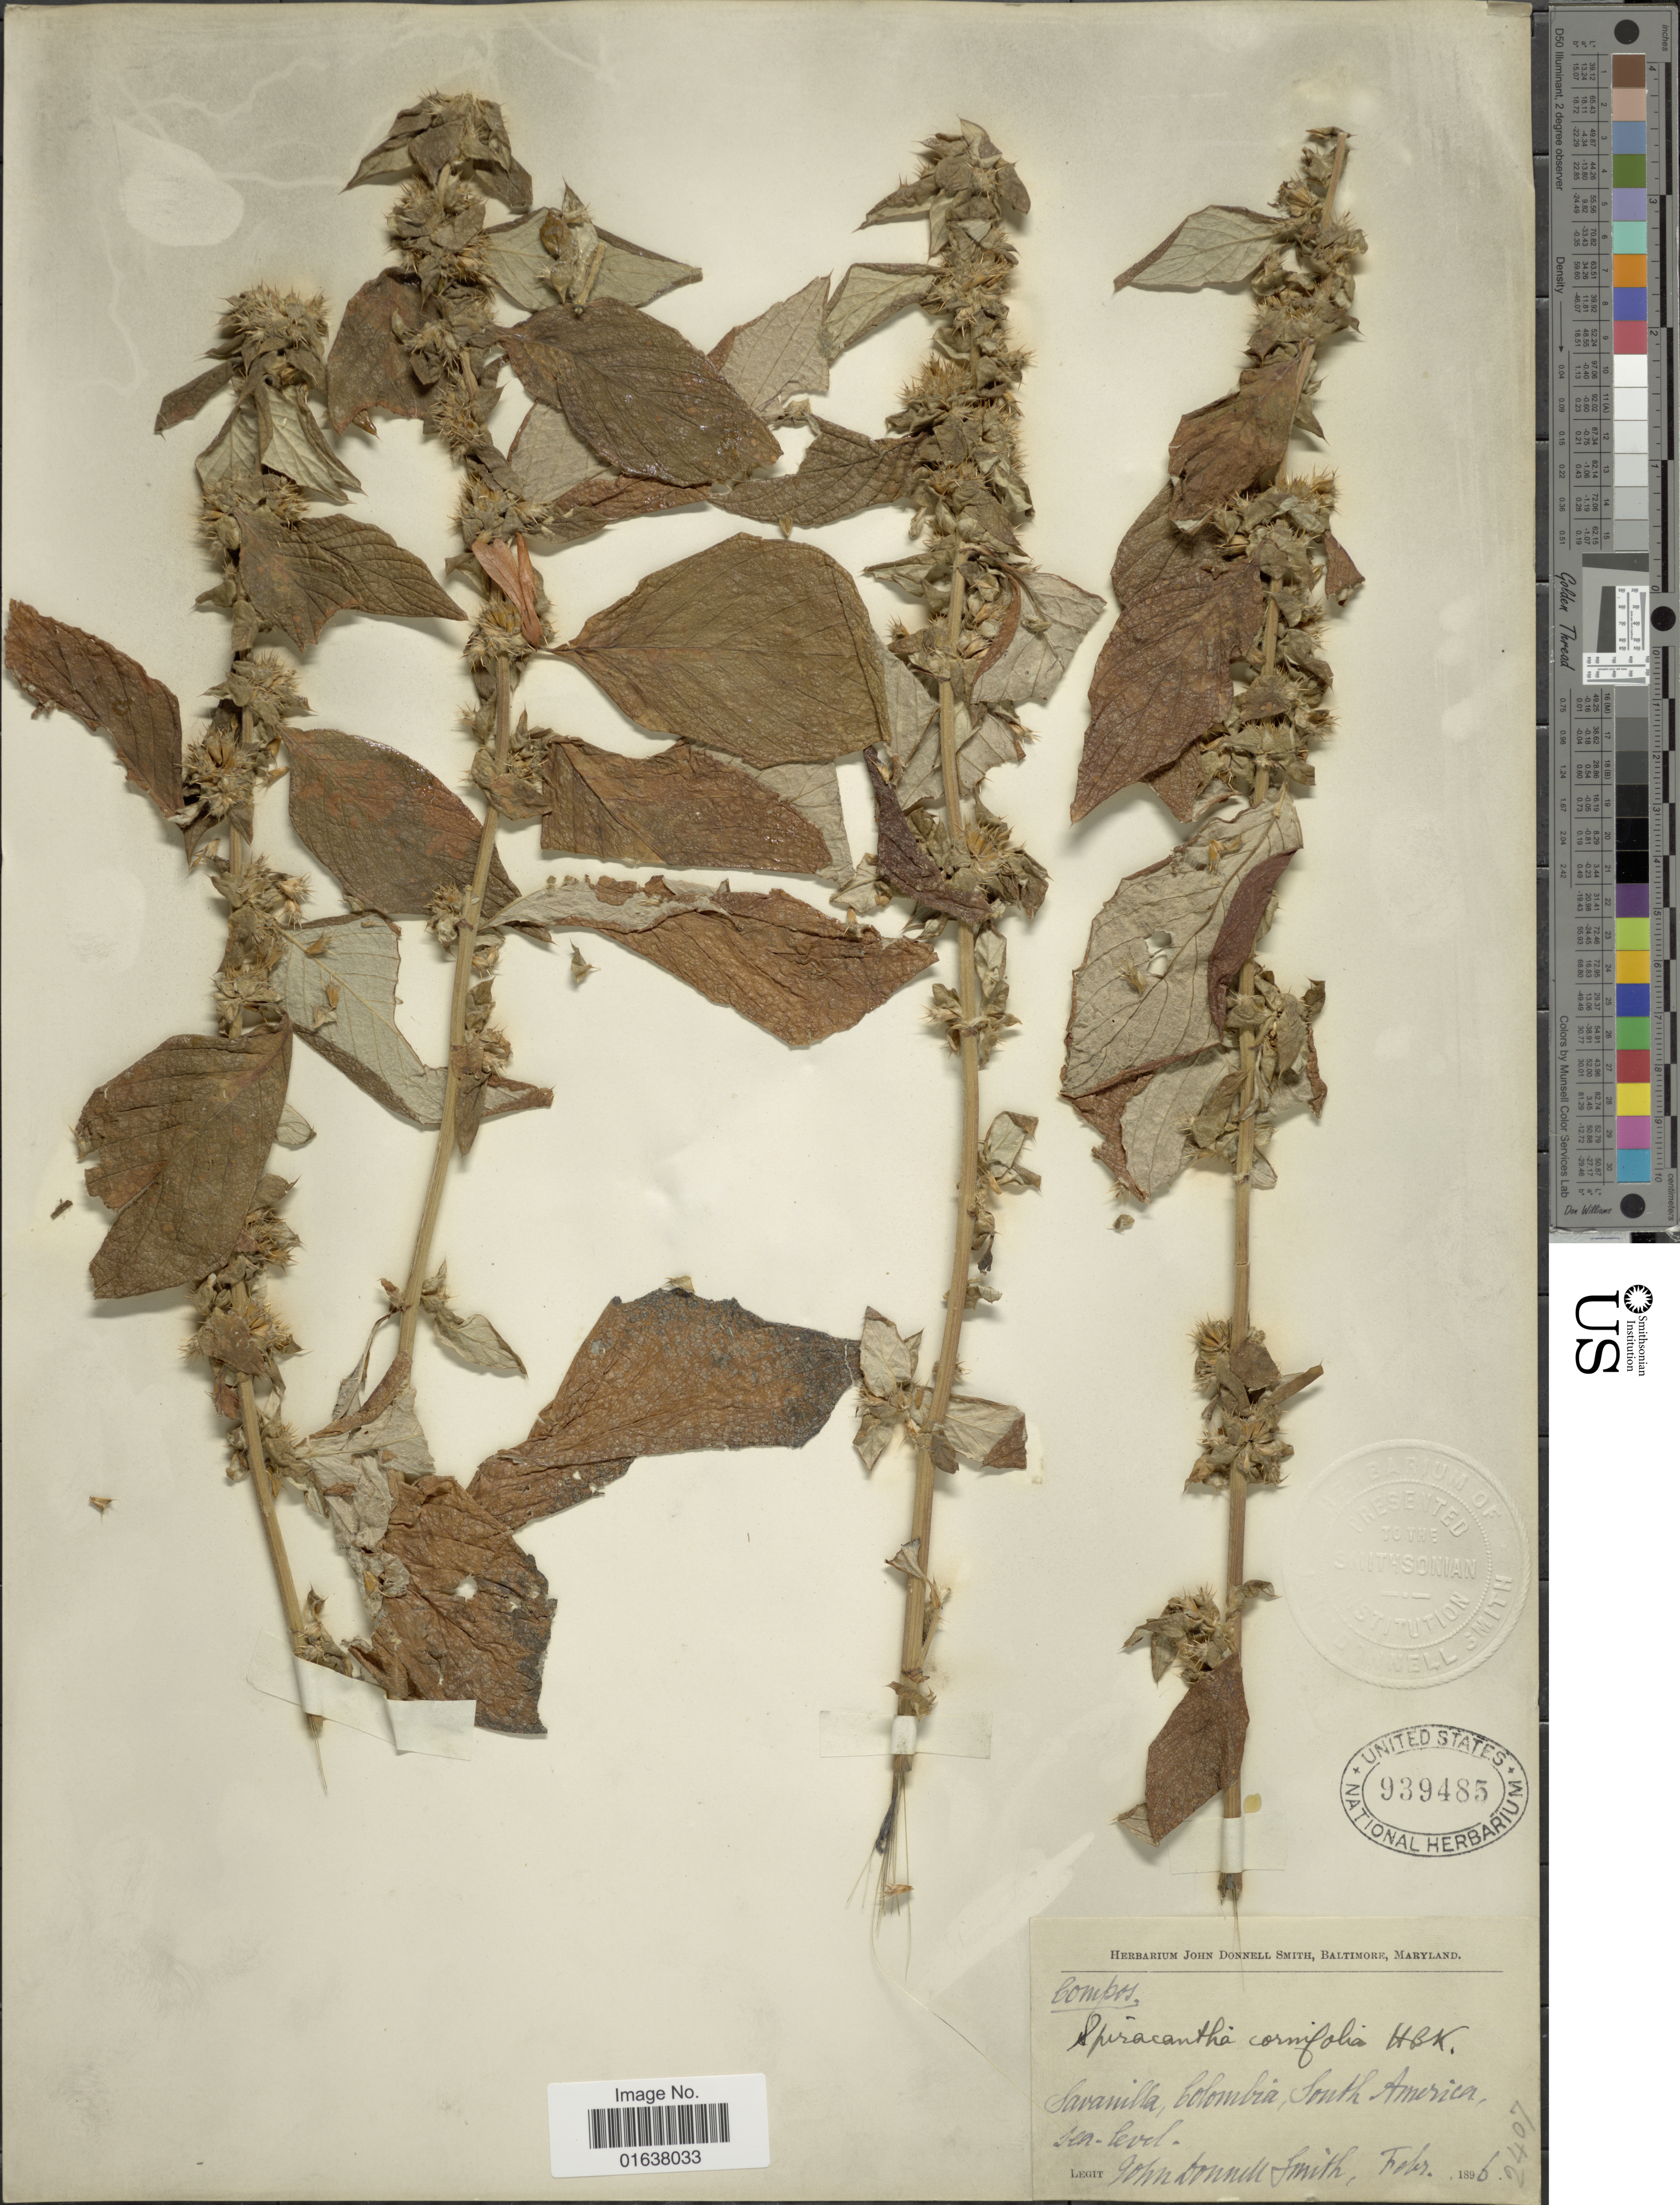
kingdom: Plantae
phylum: Tracheophyta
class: Magnoliopsida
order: Asterales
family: Asteraceae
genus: Spiracantha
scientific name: Spiracantha cornifolia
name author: Kunth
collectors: J. Donnell Smith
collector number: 2407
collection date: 1896-02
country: Colombia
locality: Savanilla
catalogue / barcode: US 939485